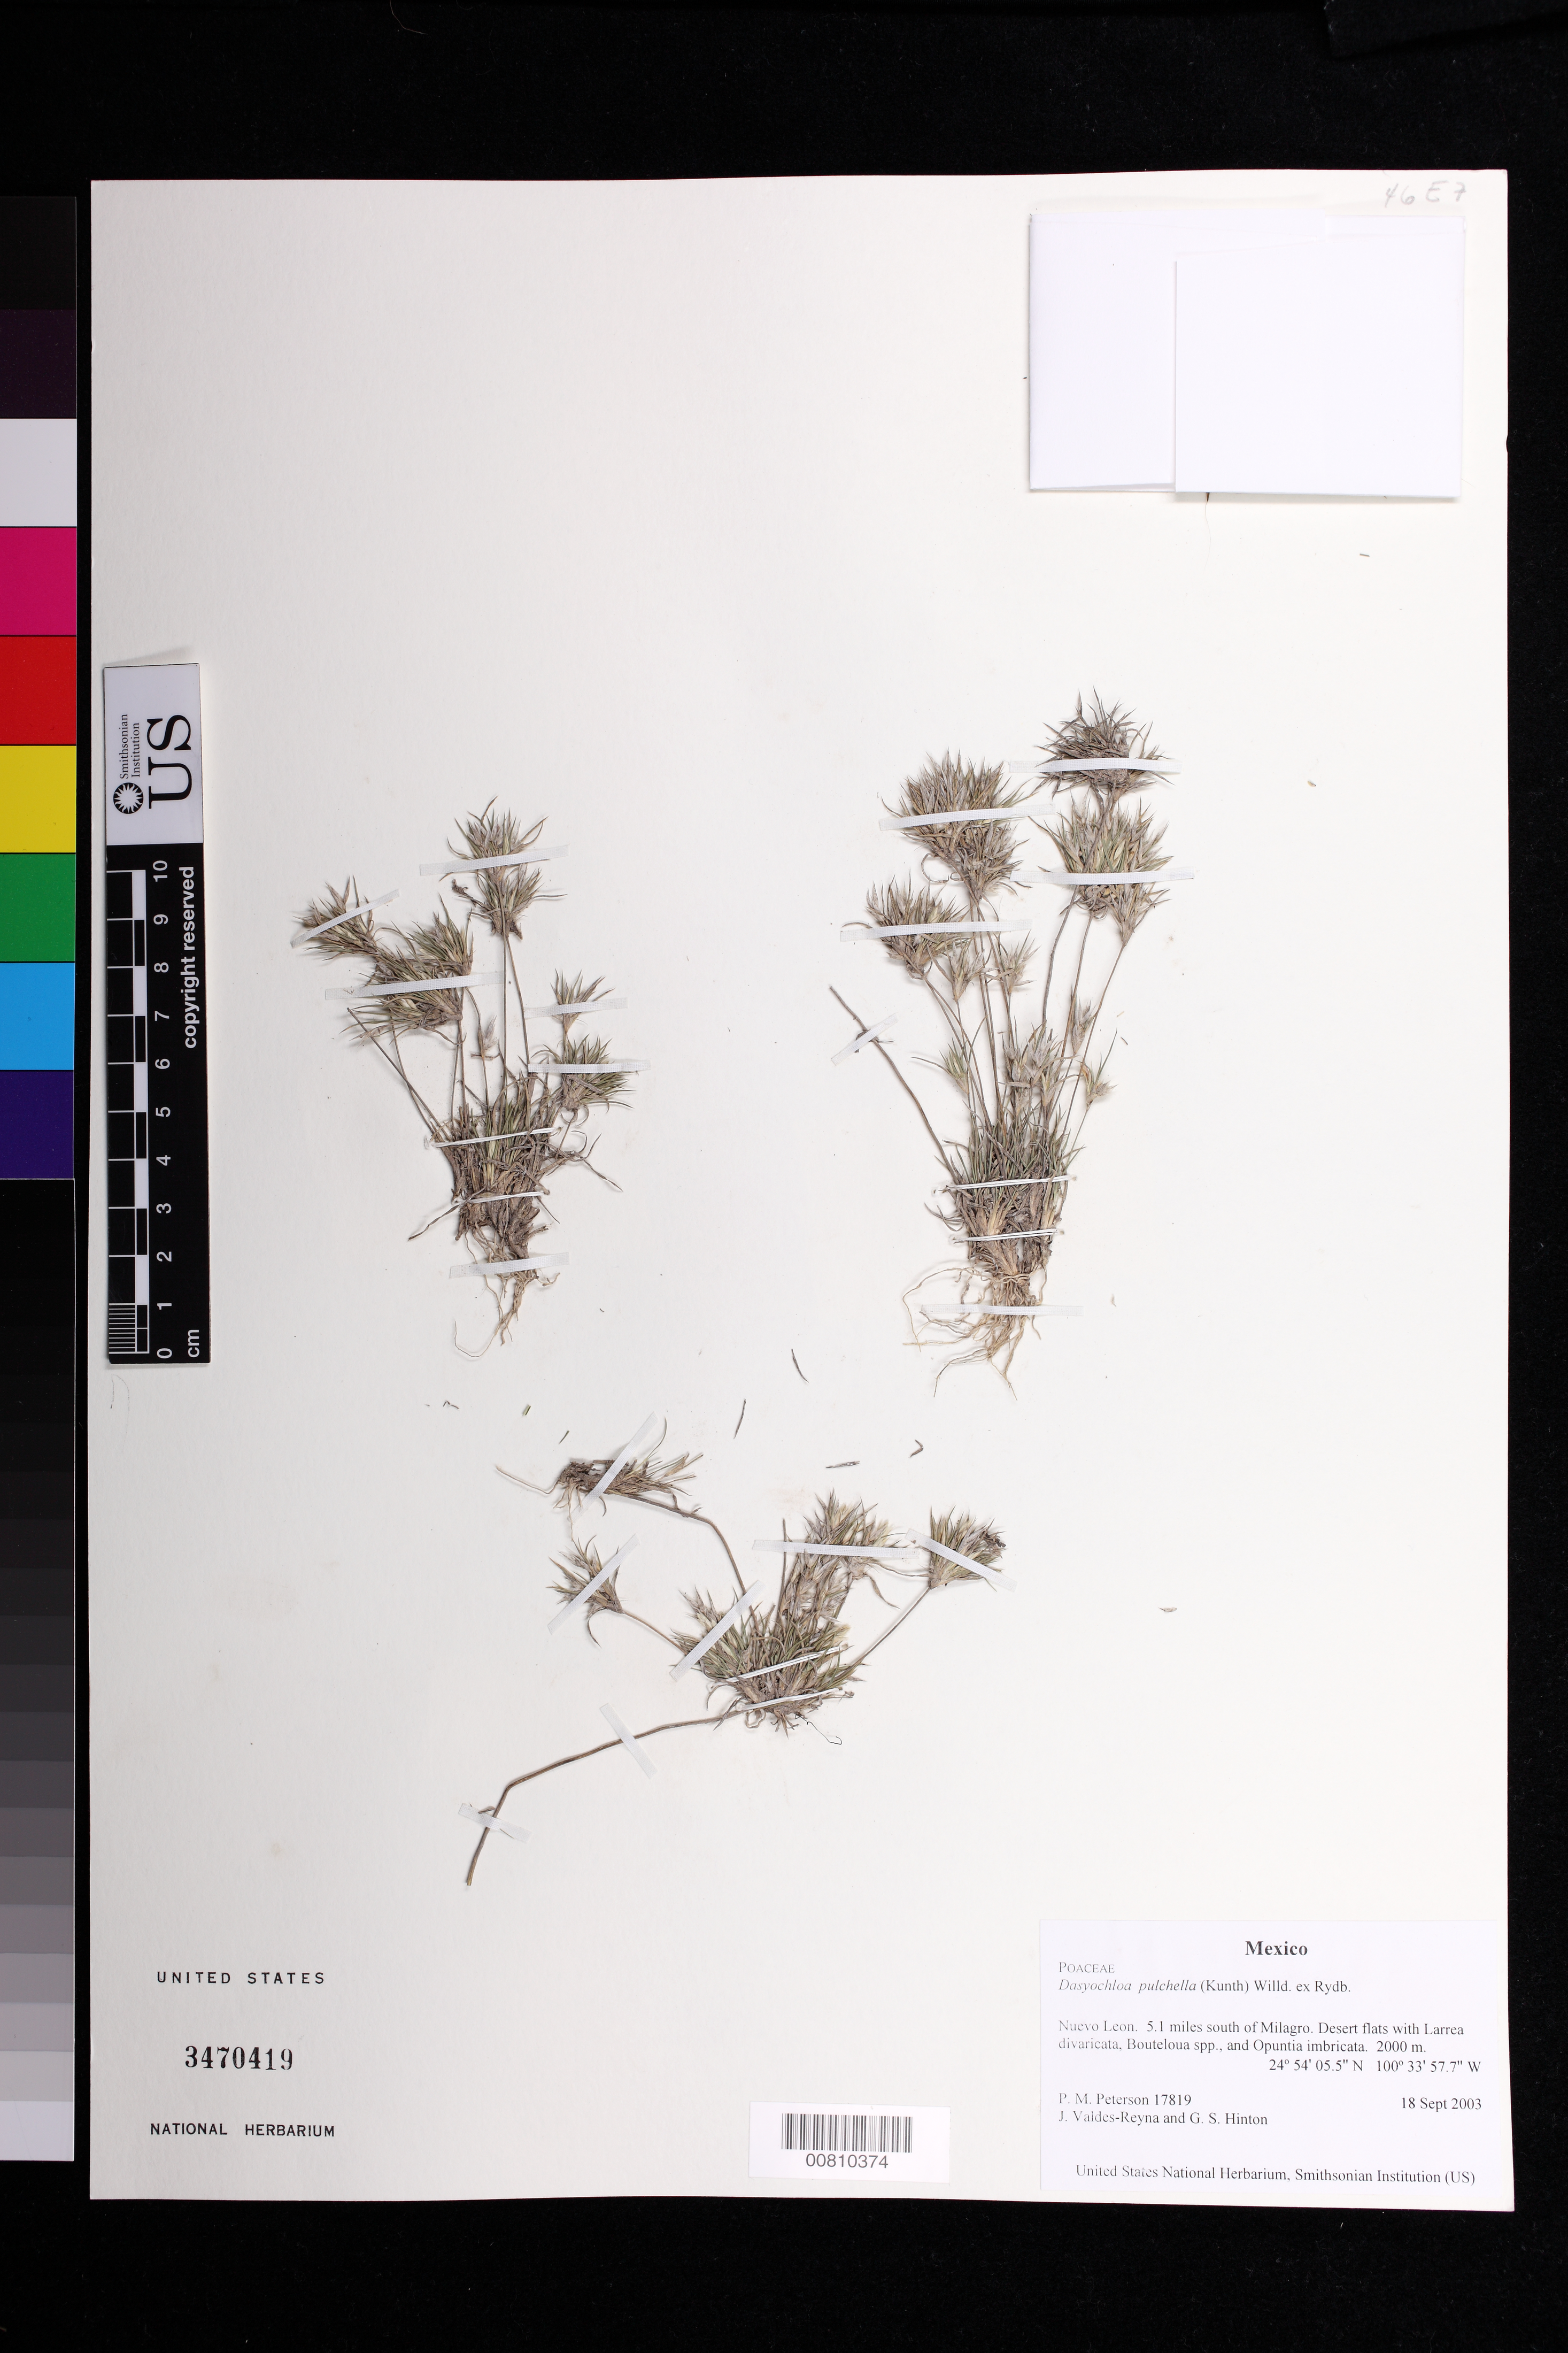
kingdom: Plantae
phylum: Tracheophyta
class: Liliopsida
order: Poales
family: Poaceae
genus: Dasyochloa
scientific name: Dasyochloa pulchella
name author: (Kunth) Willd. ex Rydb.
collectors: P. M. Peterson, J. Valdés-Reyna & H. Hinton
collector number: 17819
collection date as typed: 18 Sep 2003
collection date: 2003-09-18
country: Mexico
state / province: Nuevo León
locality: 5.1 miles south of Milagro. Desert flats with Larrea divaricata, Bouteloua spp., and Opuntia imbricata.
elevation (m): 2000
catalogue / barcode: US 3470419